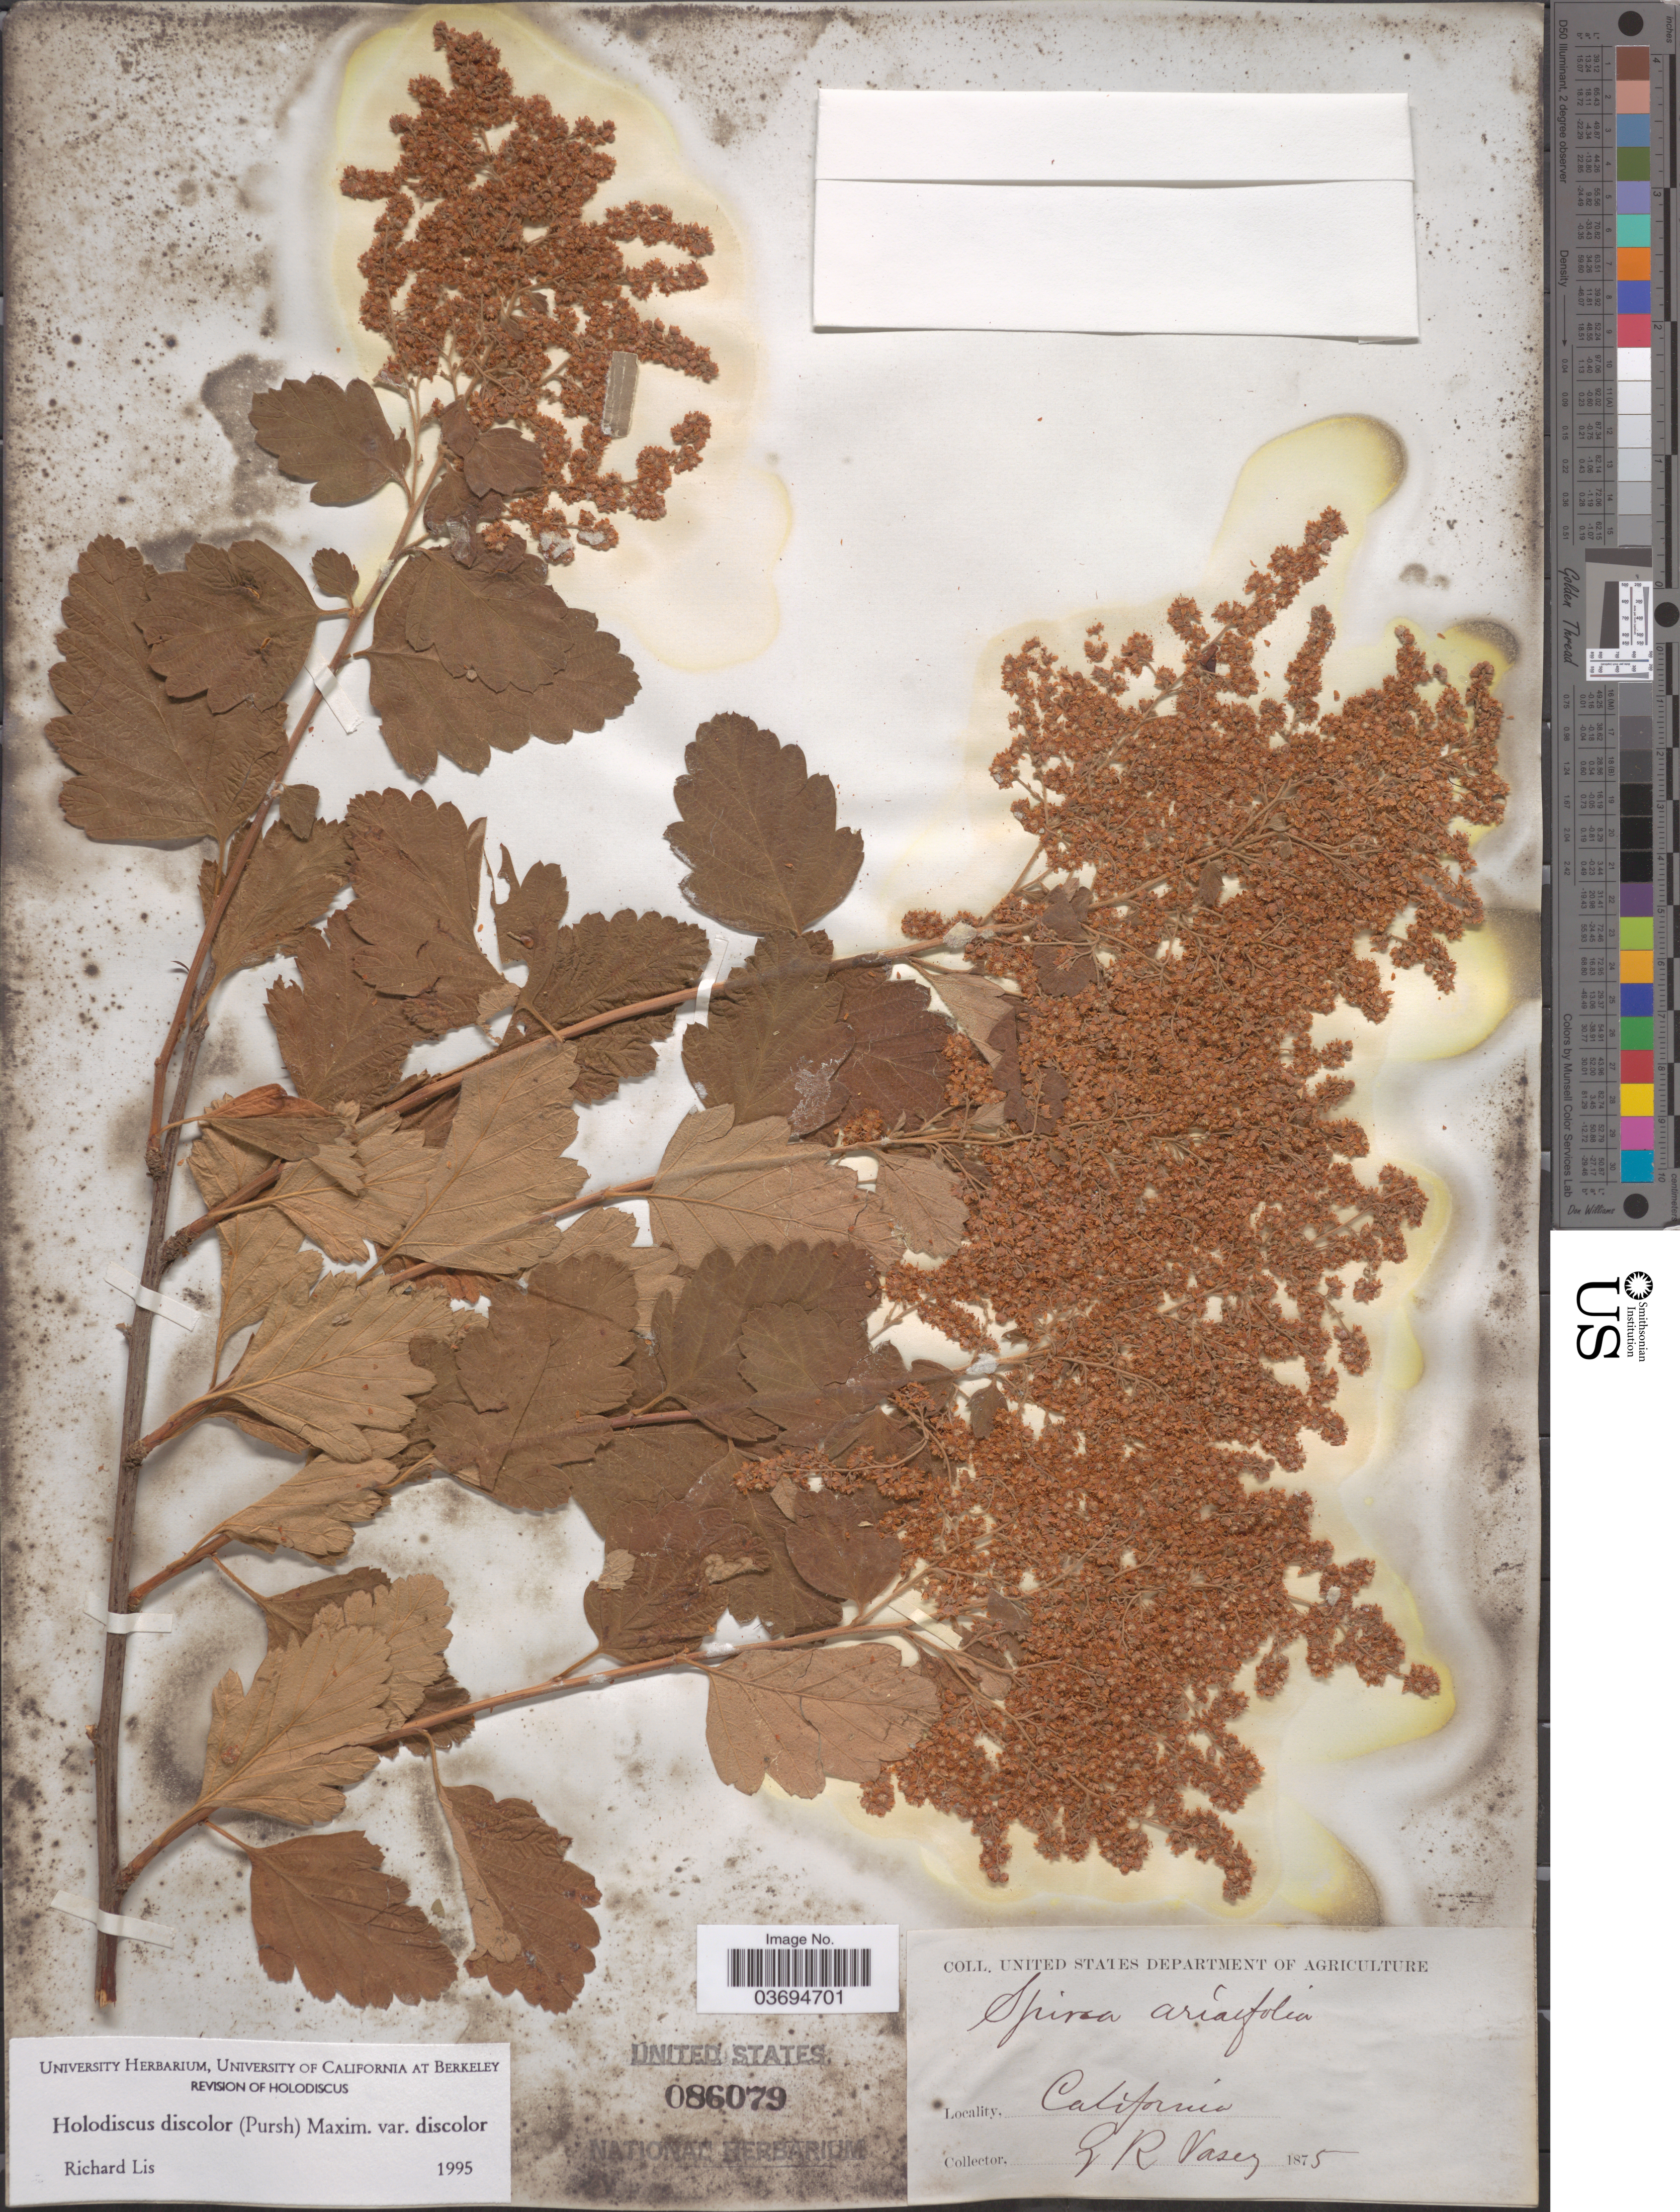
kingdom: Plantae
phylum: Tracheophyta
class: Magnoliopsida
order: Rosales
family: Rosaceae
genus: Holodiscus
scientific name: Holodiscus discolor var. discolor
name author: (Pursh) Maxim.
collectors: G. R. Vasey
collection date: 1875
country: United States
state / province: California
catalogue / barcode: US 86079